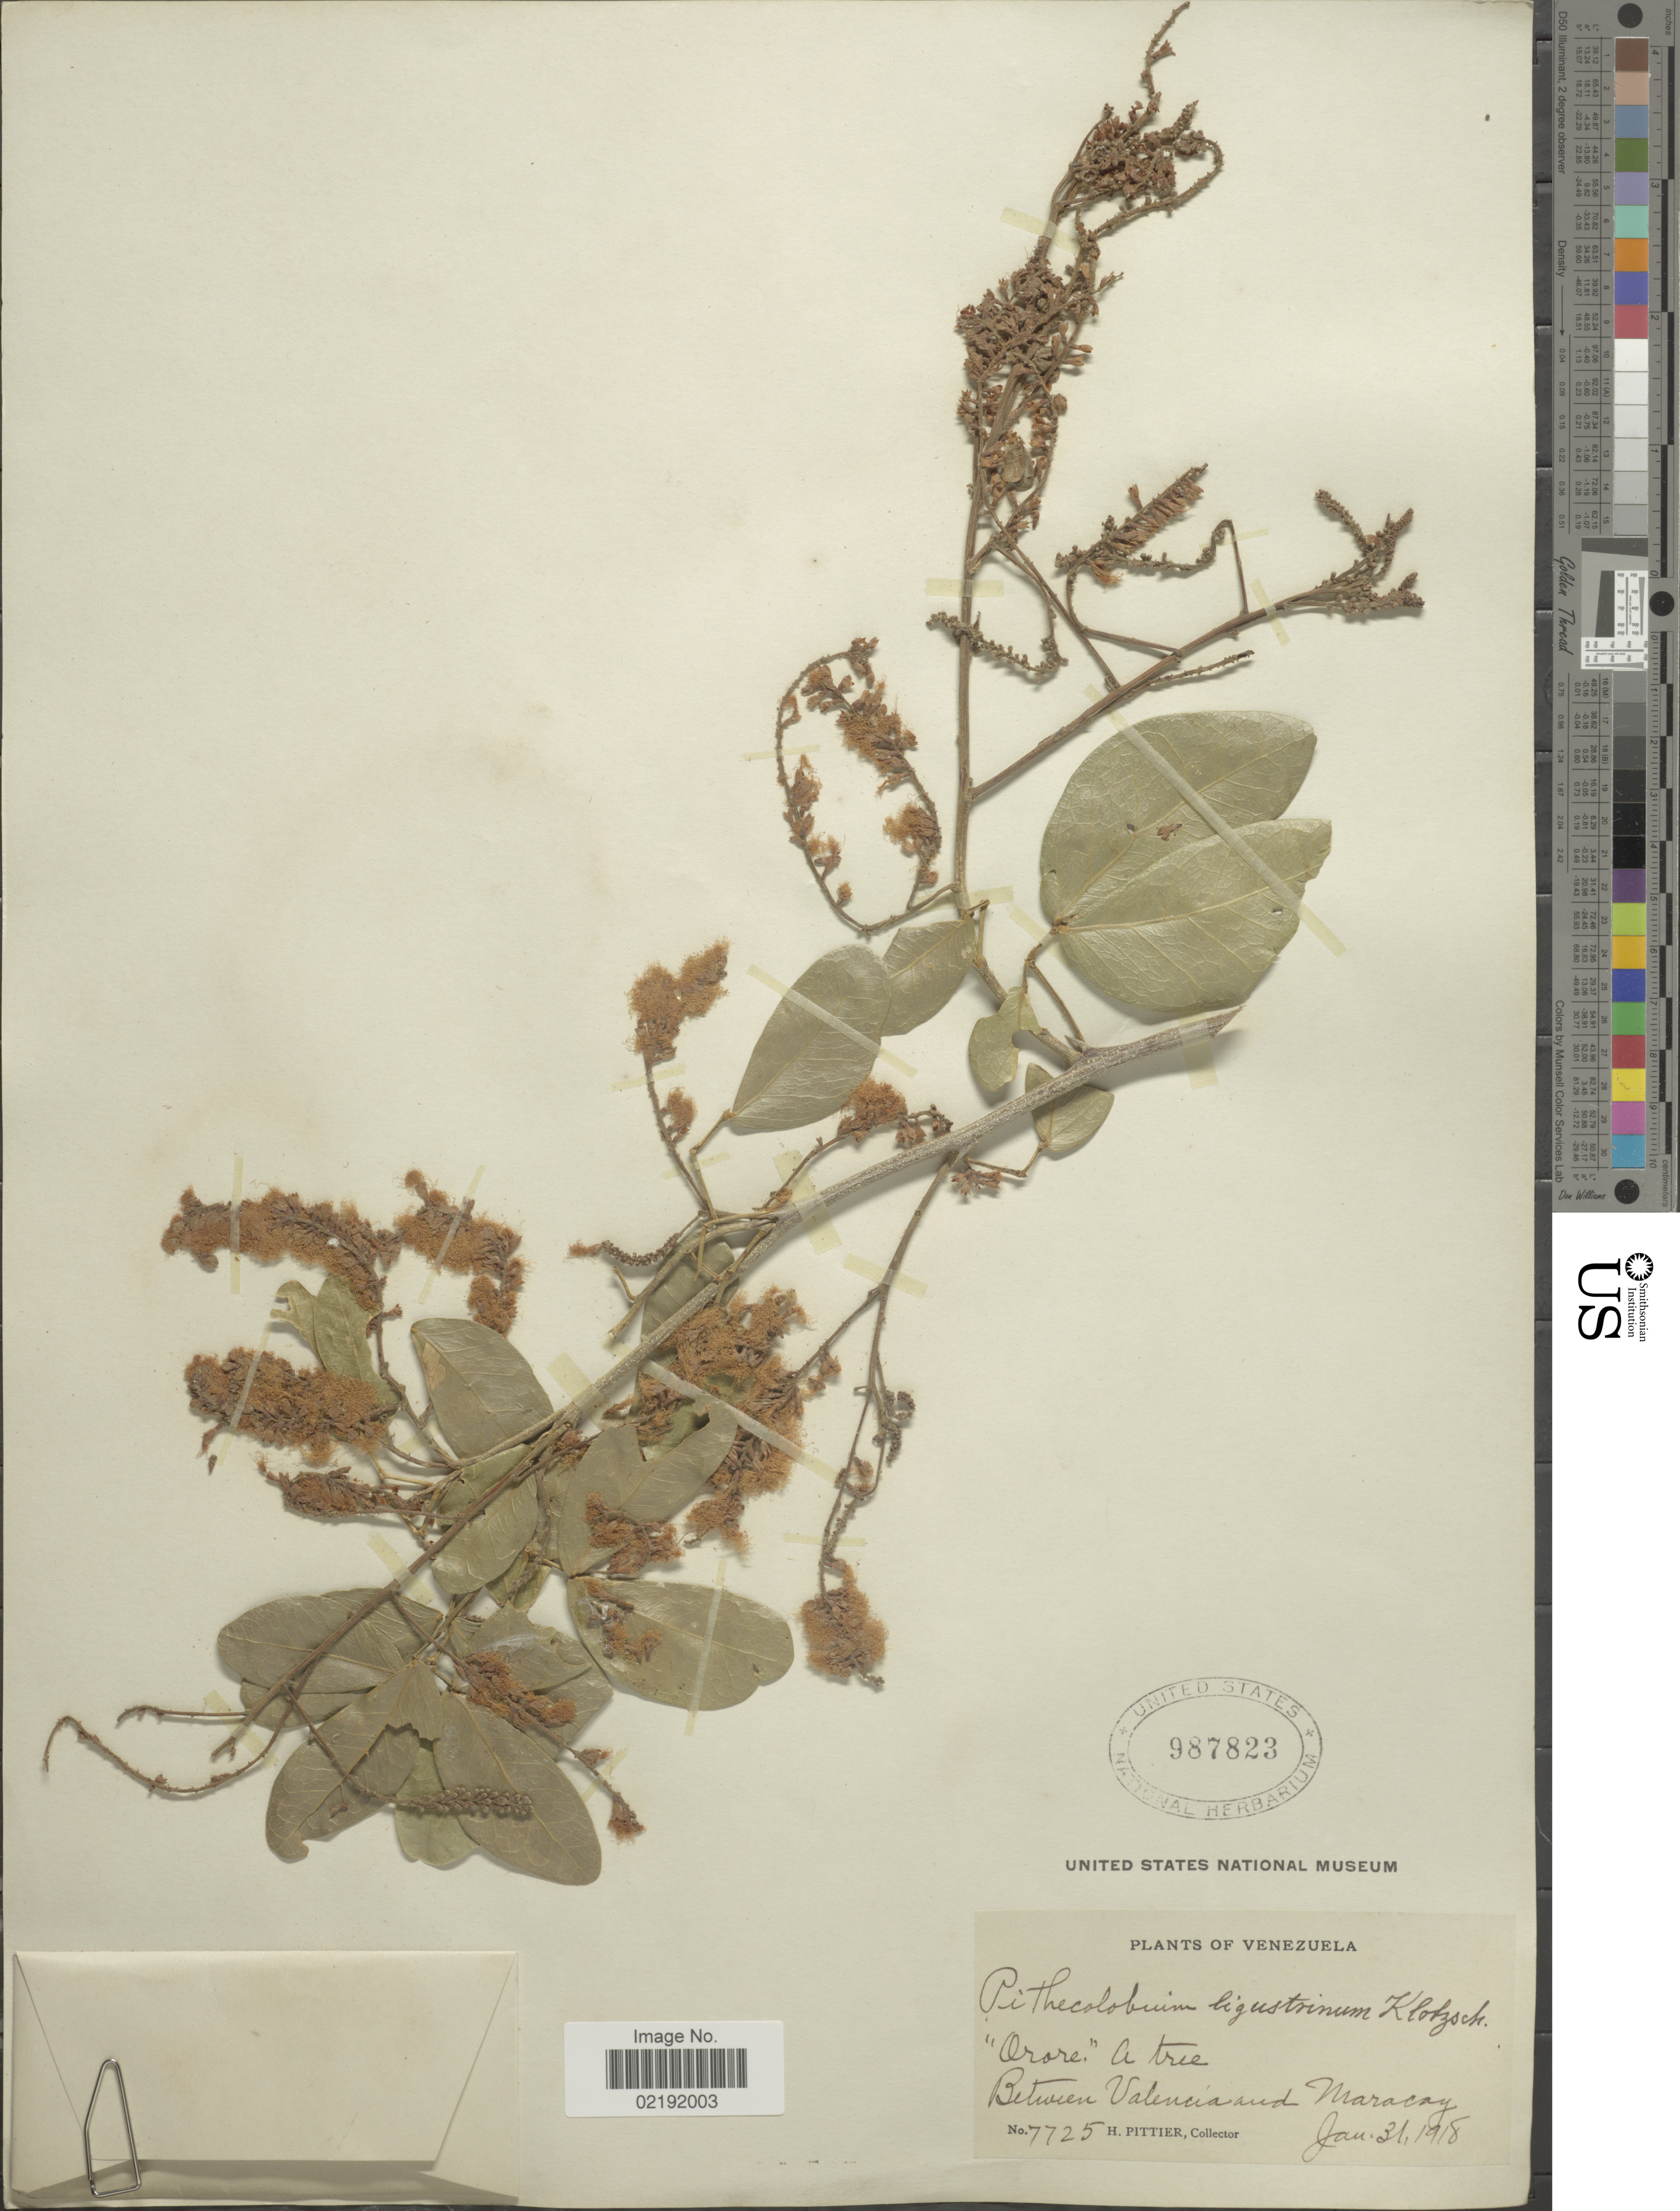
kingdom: Plantae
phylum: Tracheophyta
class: Magnoliopsida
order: Fabales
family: Fabaceae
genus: Pithecellobium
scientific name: Pithecellobium lanceolatum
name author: (Humb. & Bonpl. ex Willd.) Benth.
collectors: H. F. Pittier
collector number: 7725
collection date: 1918-01-31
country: Venezuela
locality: Between Valencia and Maracay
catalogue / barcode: US 987823